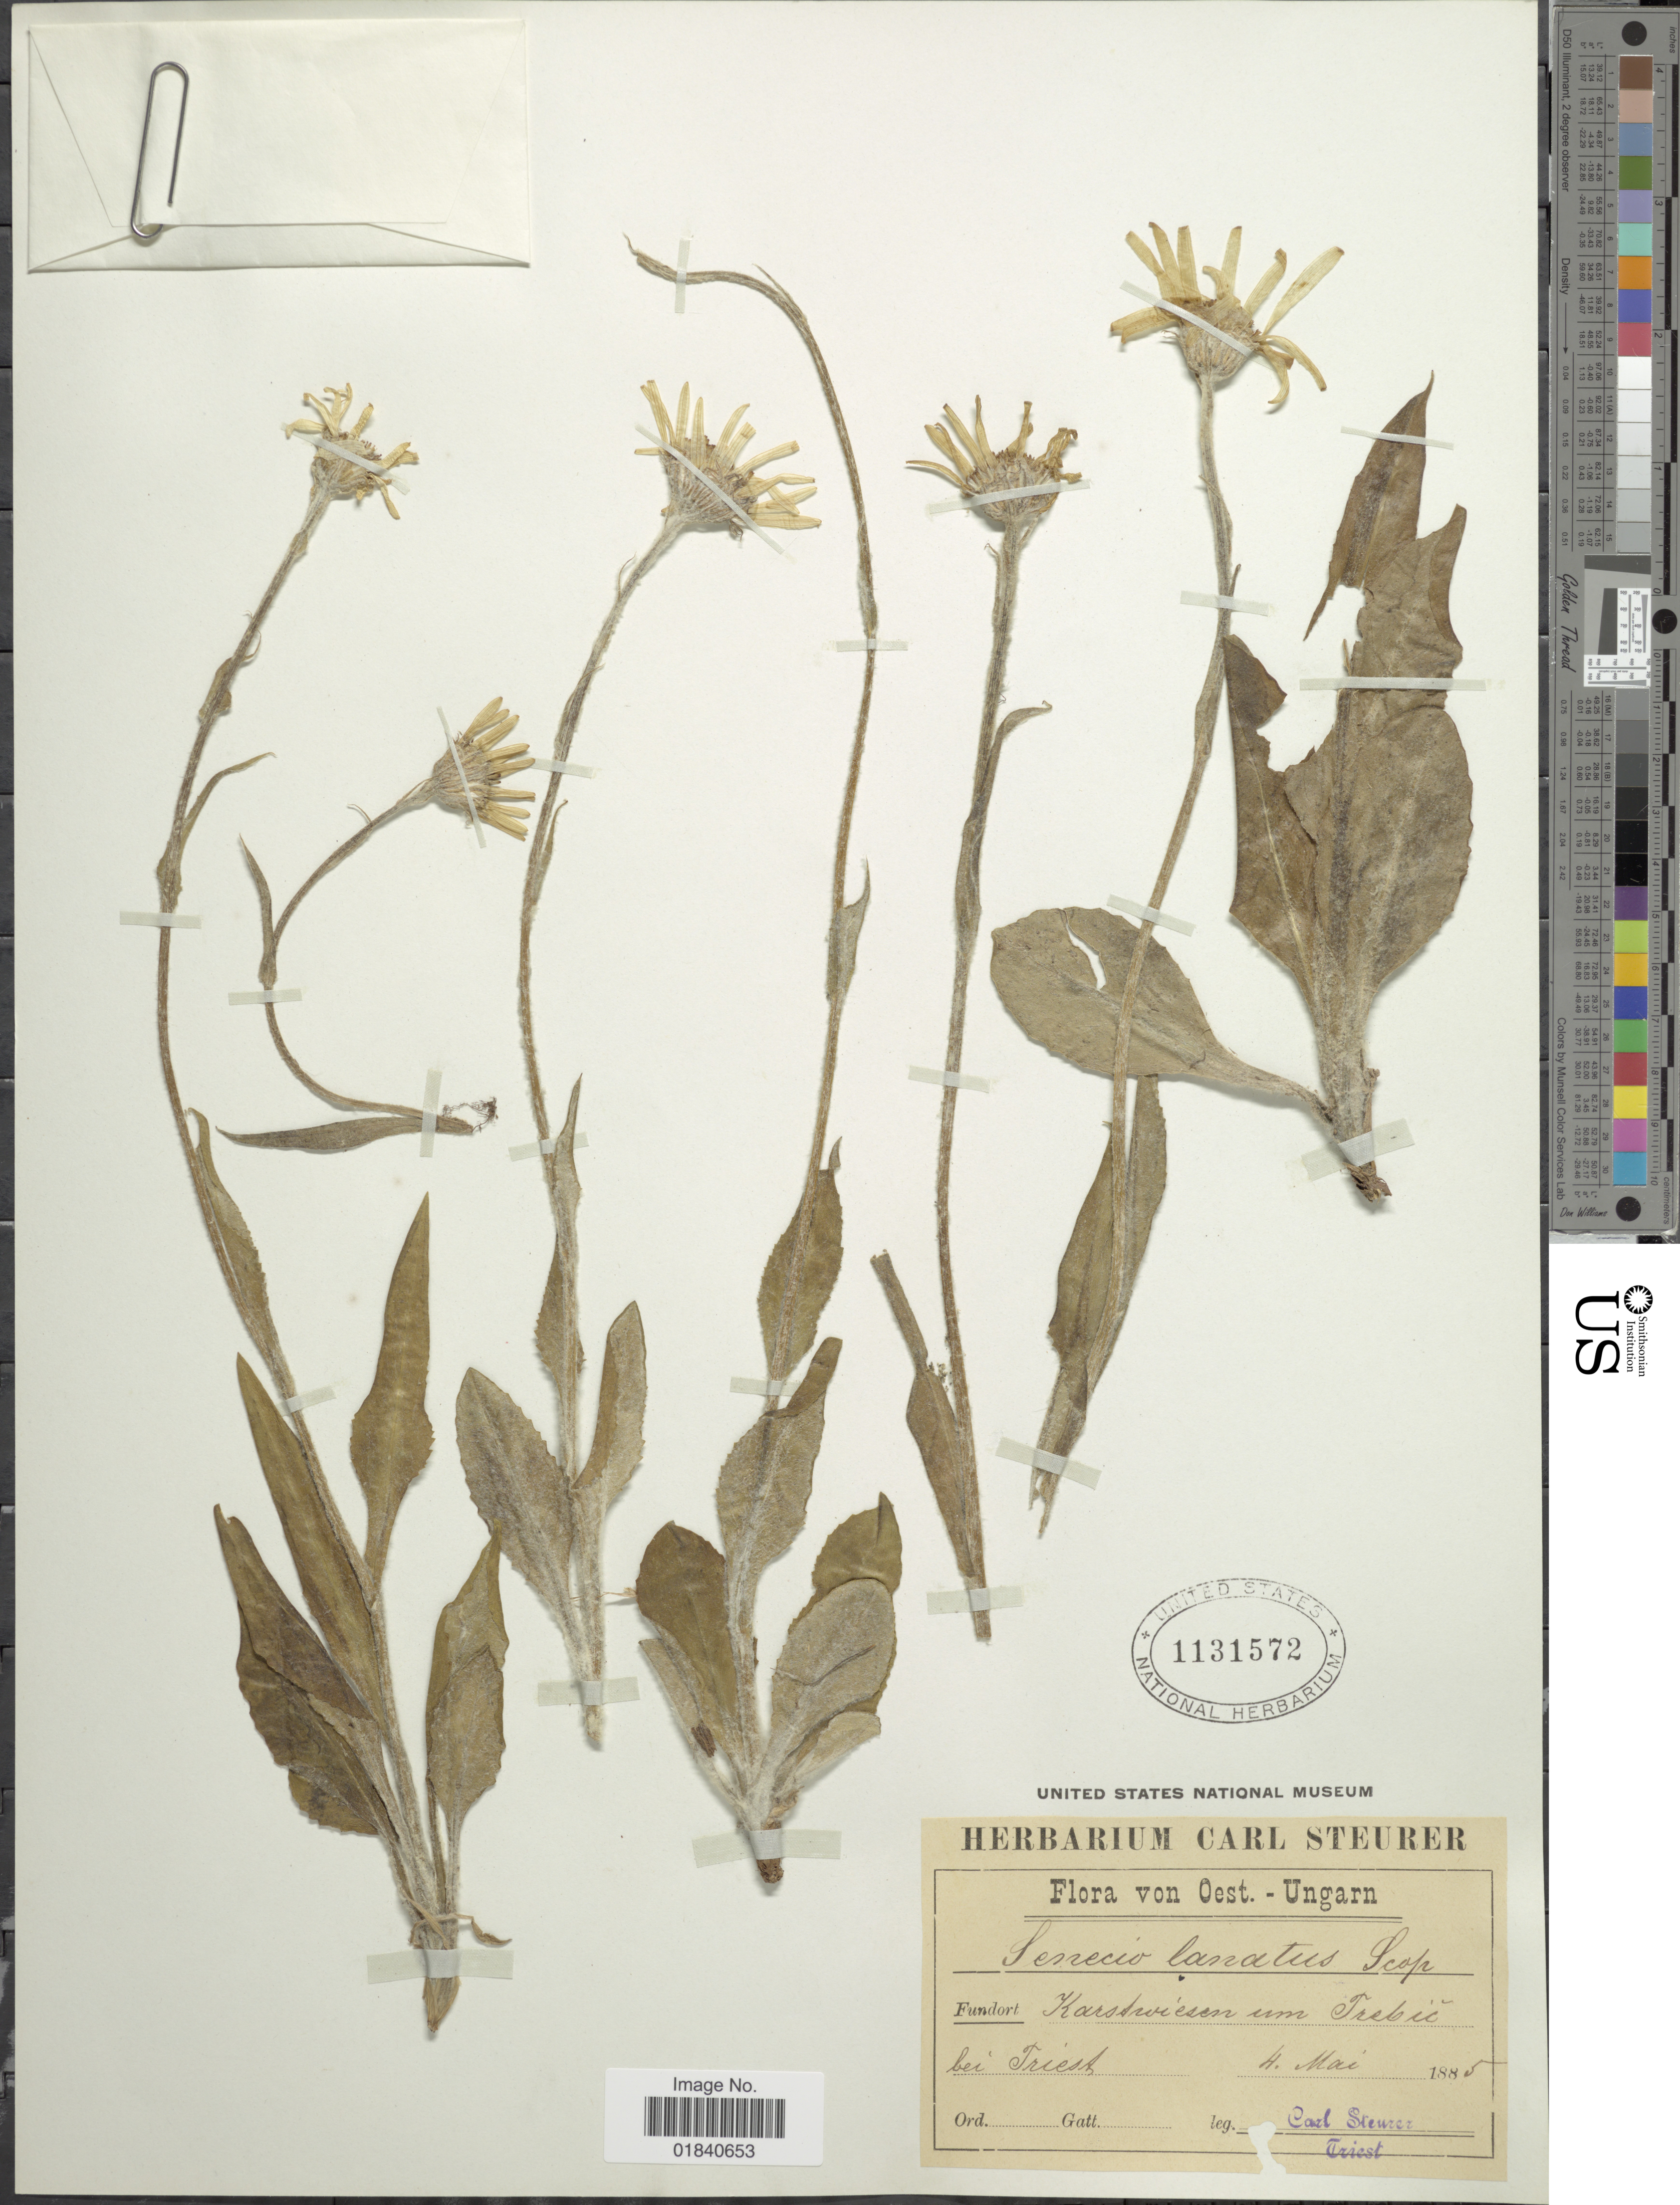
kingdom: Plantae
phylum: Tracheophyta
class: Magnoliopsida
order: Asterales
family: Asteraceae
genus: Senecio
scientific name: Senecio lanatus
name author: Scop.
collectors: C. Steurer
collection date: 1885-05-04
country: Hungary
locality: Oest. - Ungarn. Karstrviesen um Trebic bei Triest [interpreted]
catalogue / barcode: US 1131572